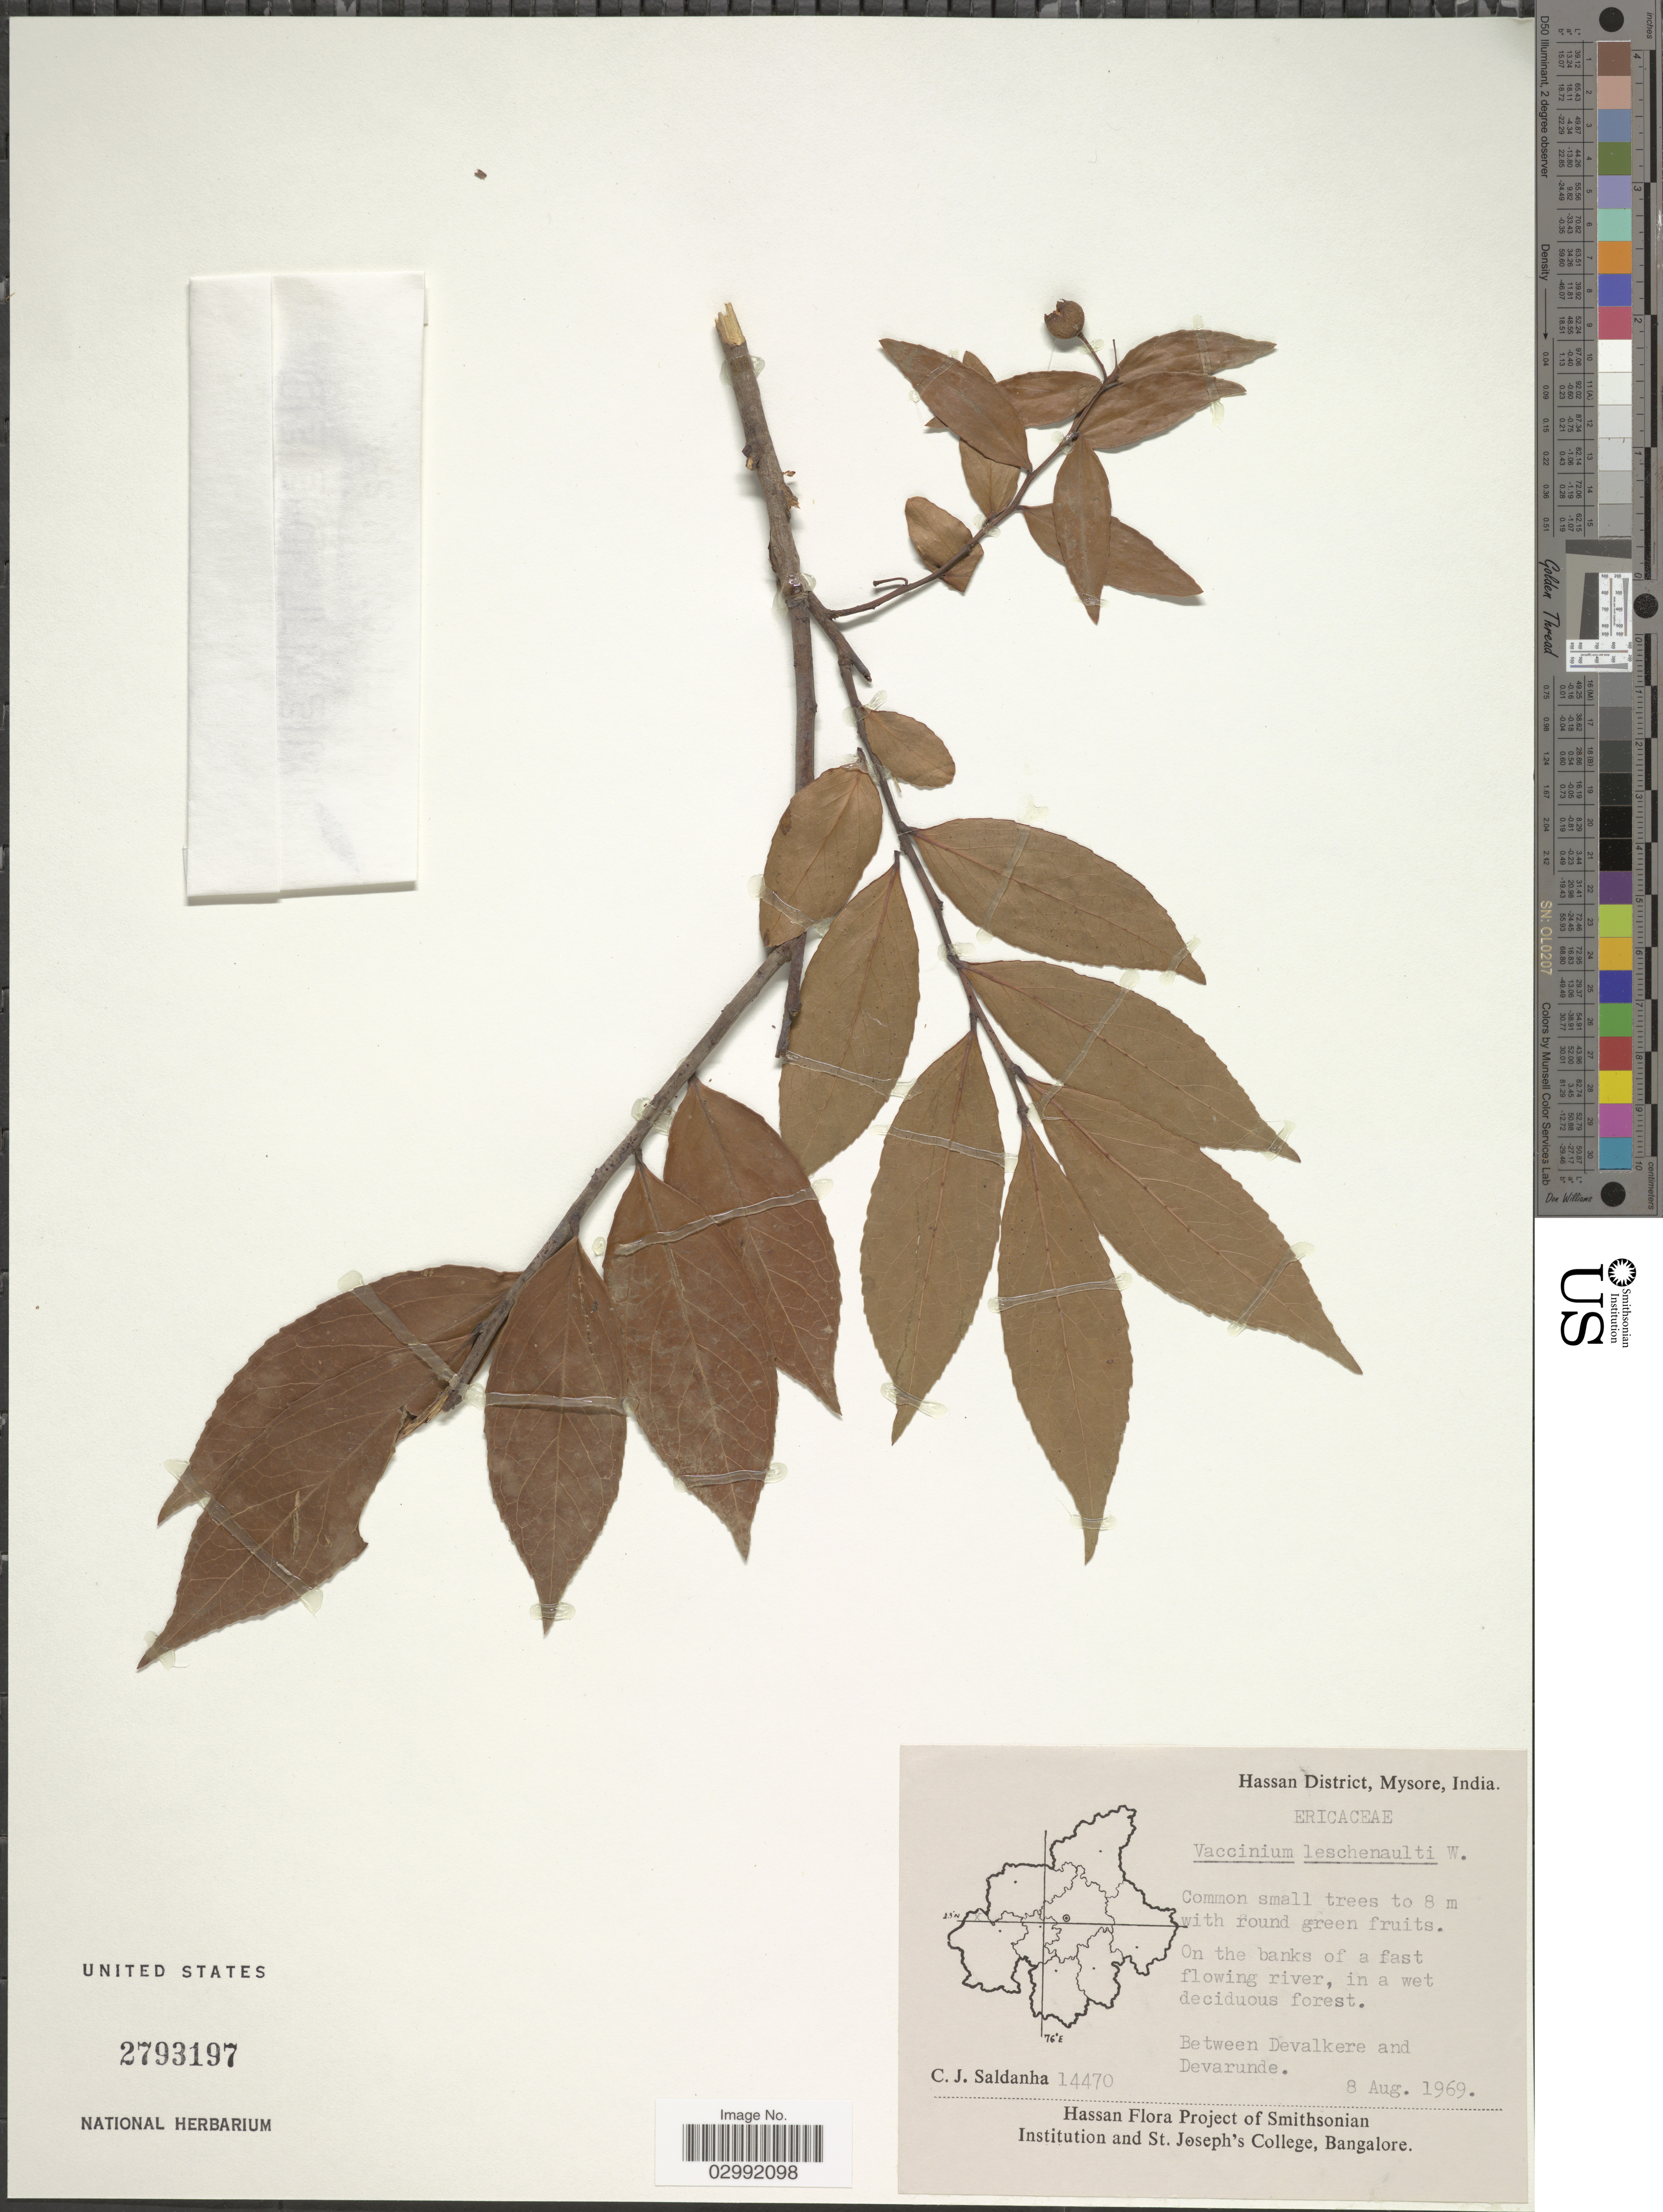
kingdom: Plantae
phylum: Tracheophyta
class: Magnoliopsida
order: Ericales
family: Ericaceae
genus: Vaccinium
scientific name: Vaccinium leschenaultii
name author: Wight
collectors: C. J. Saldanha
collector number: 14470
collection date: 1969-08-08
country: India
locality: Hassan District, Mysore, Stream between Devalkere and Devarunde.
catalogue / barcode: US 2793197